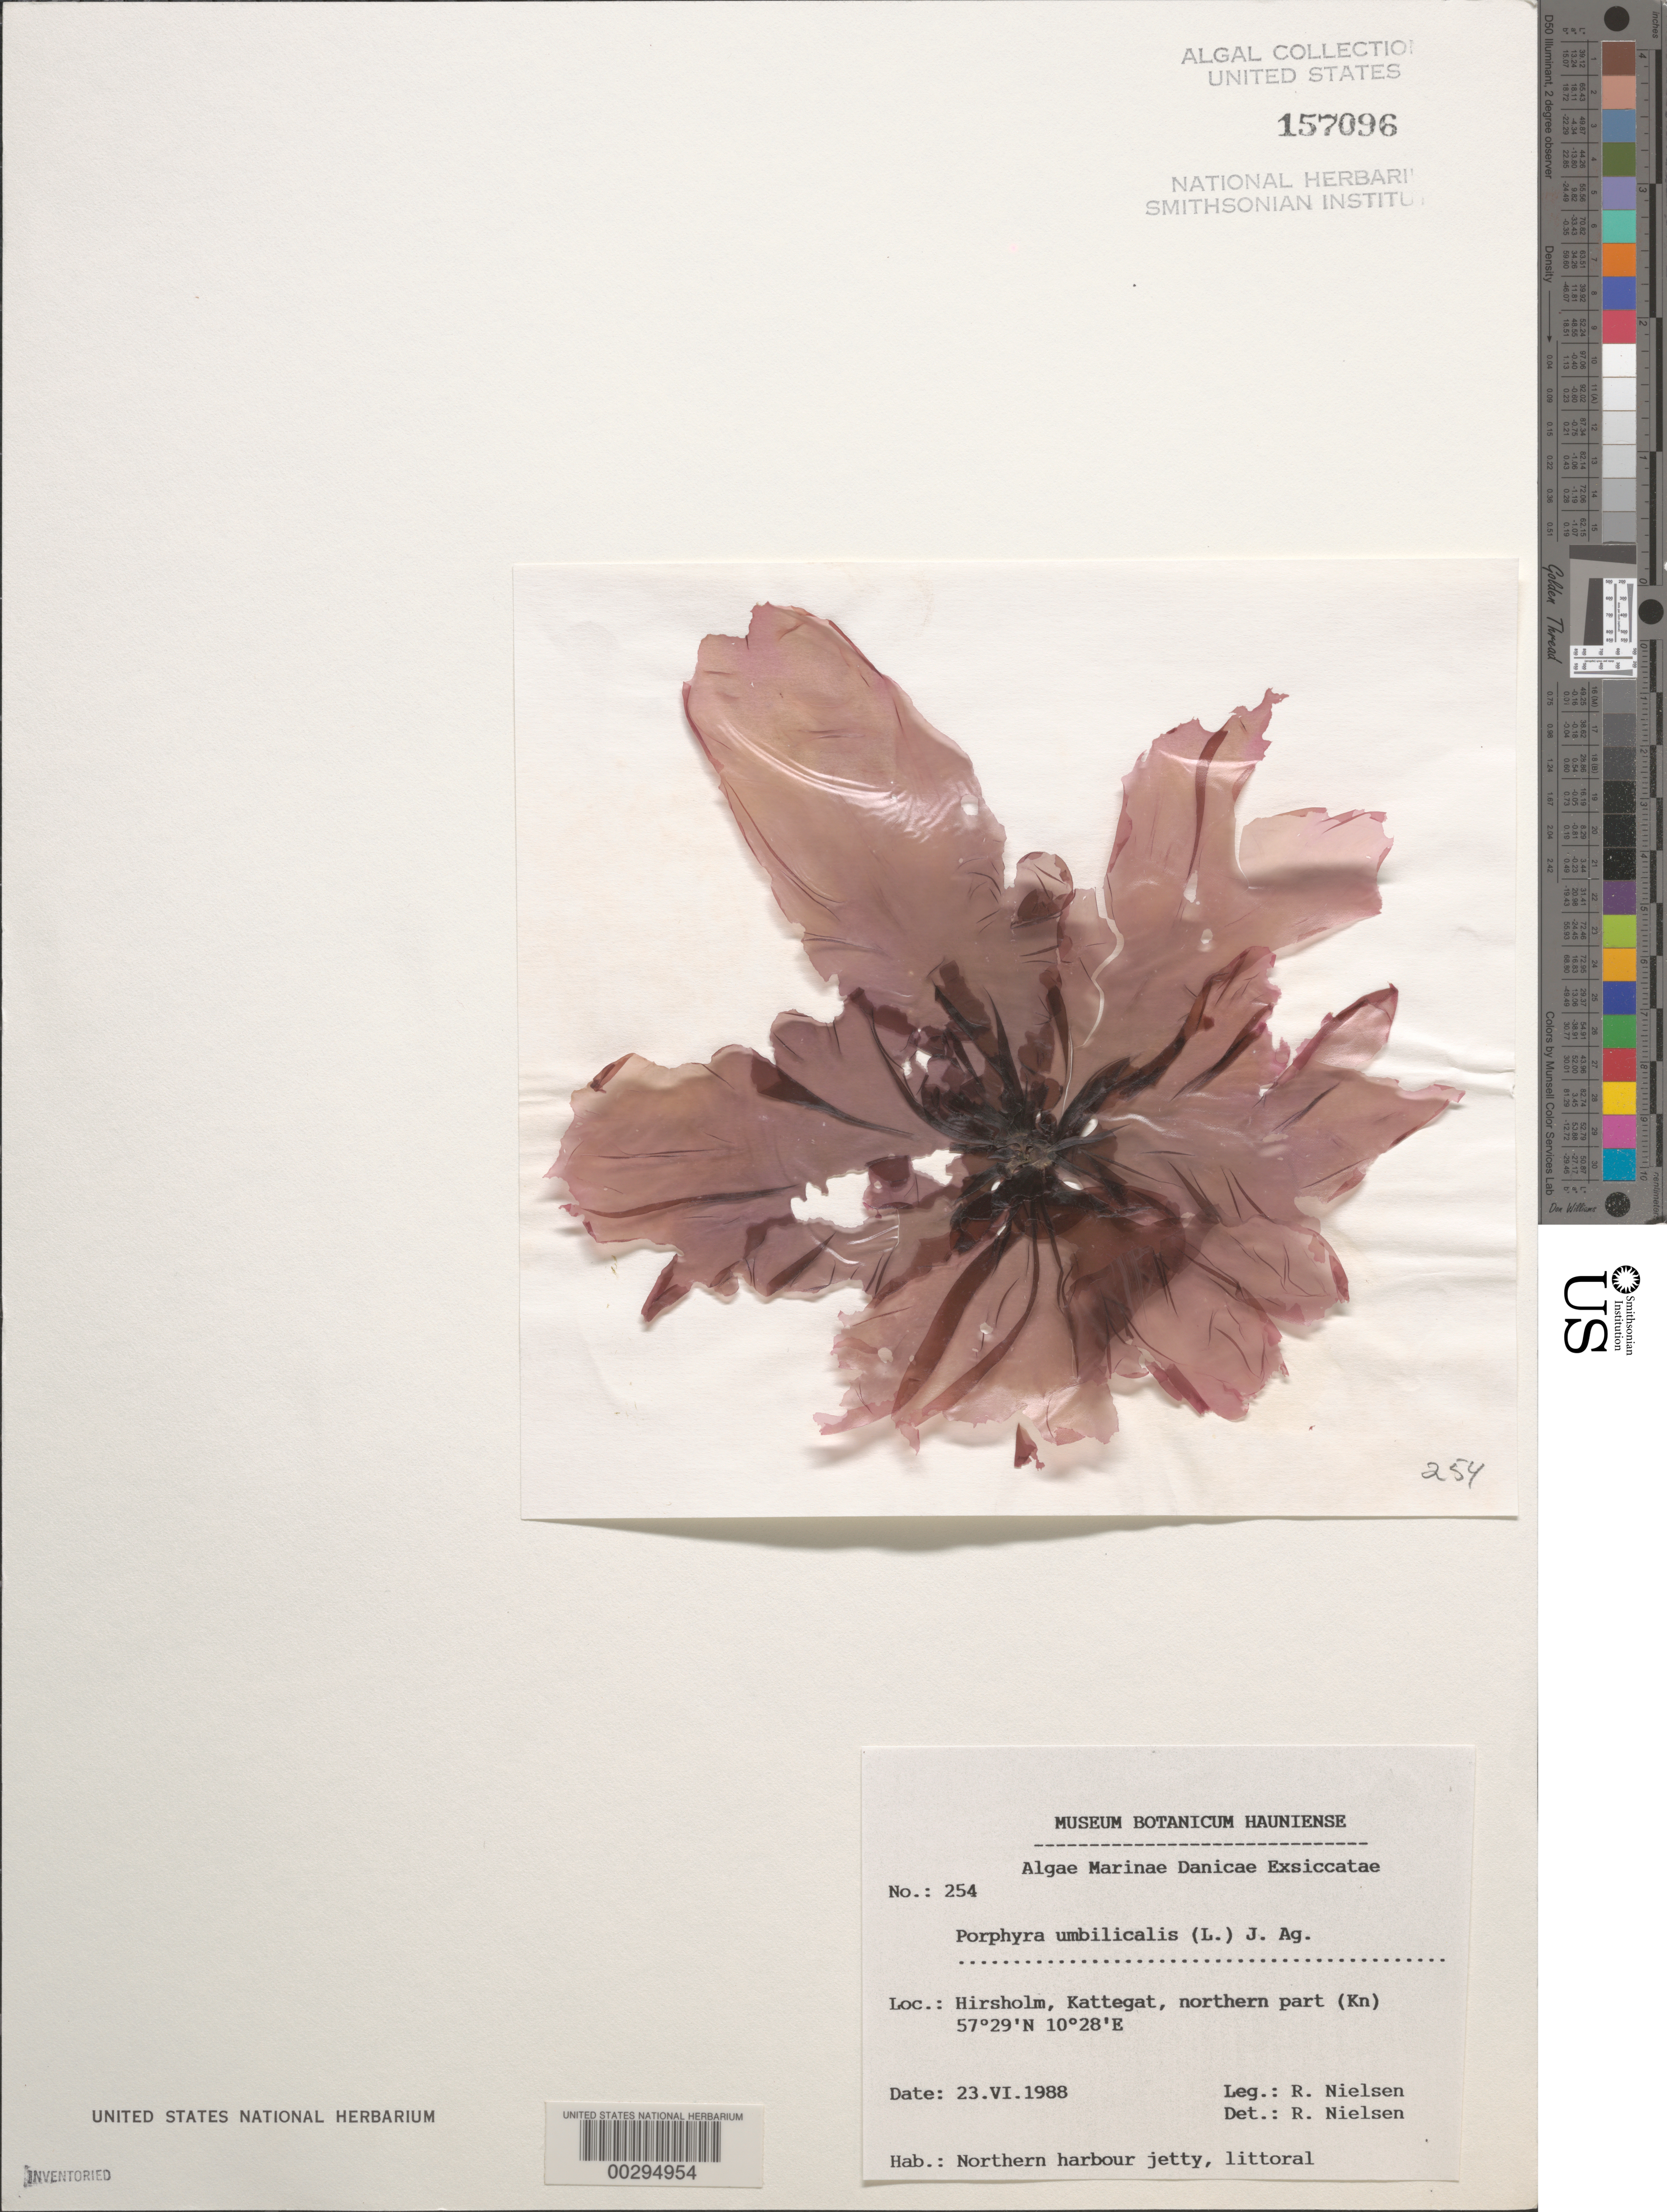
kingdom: Plantae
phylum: Rhodophyta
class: Bangiophyceae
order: Bangiales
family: Bangiaceae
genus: Porphyra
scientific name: Porphyra umbilicalis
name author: Kütz.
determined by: Nielsen, R.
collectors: R. Nielsen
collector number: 254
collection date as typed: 23 Jun 1988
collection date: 1988-06-23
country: Denmark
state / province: Nordjylland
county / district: Frederikshavn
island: Hirsholm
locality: Northern harbour jetty, Kattegat, northern part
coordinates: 57 29'N, 10 28'E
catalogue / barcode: US 157096